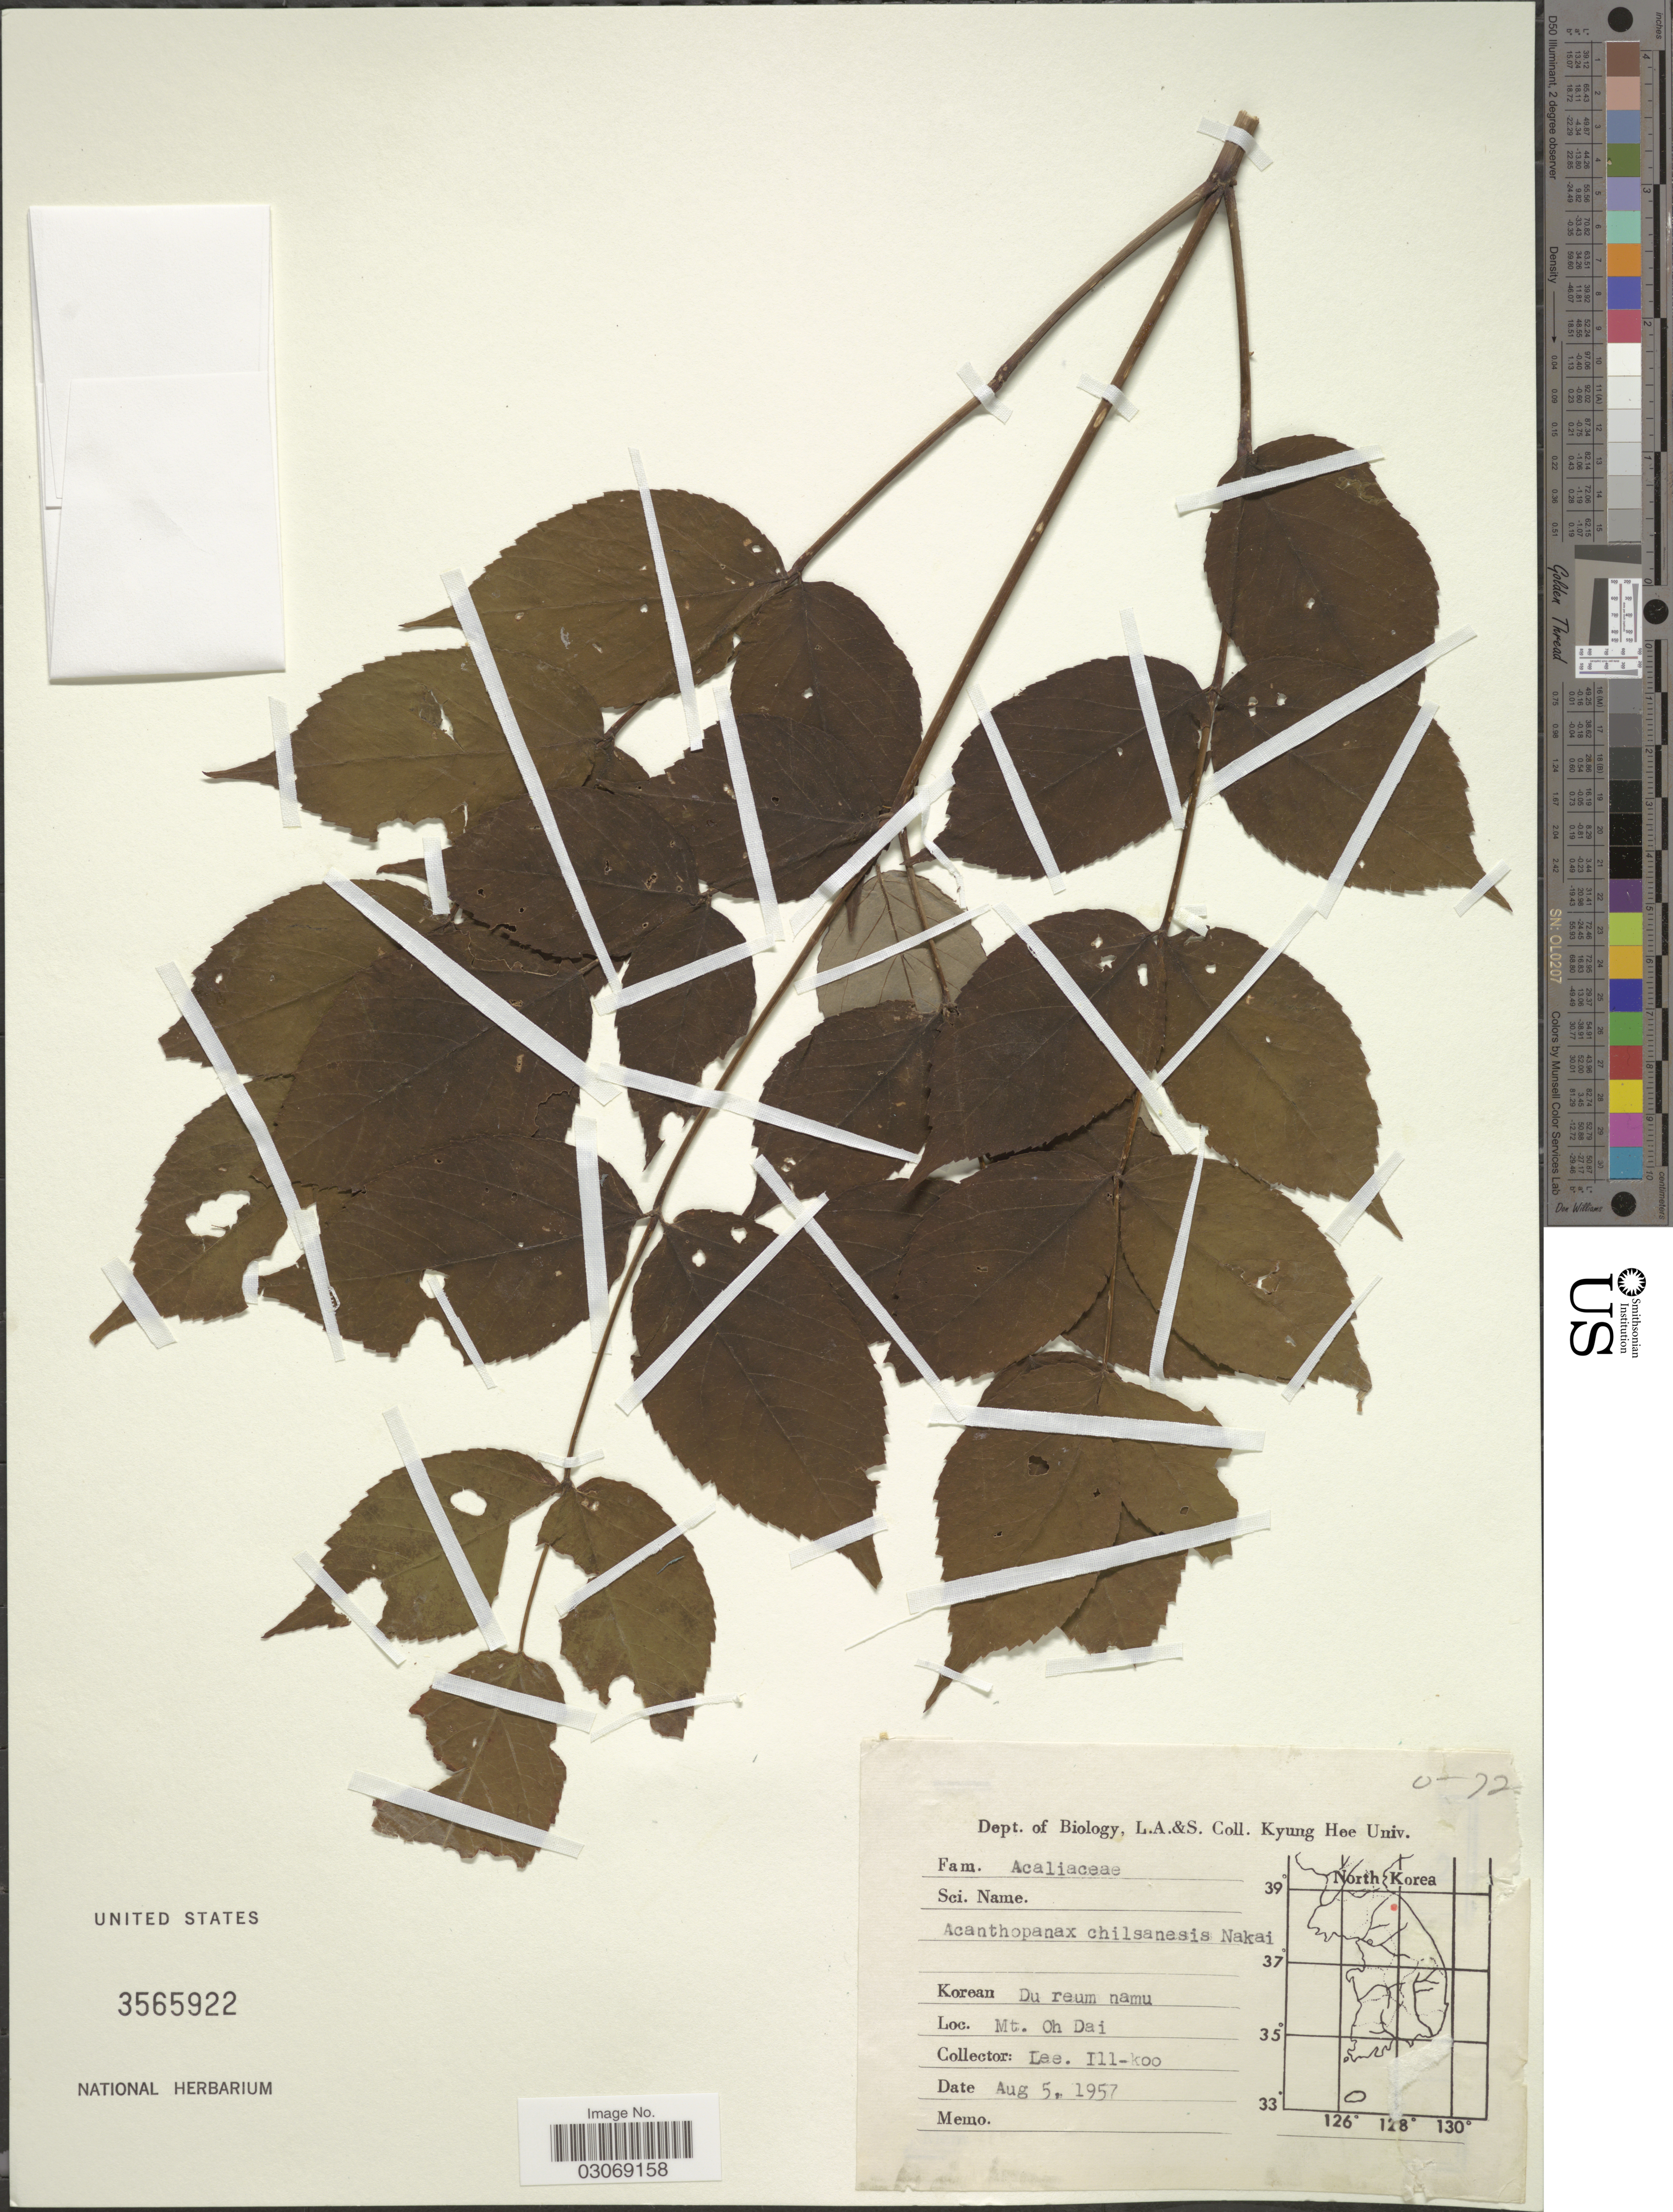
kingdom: Plantae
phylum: Tracheophyta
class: Magnoliopsida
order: Apiales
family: Araliaceae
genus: Acanthopanax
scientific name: Acanthopanax chiisanensis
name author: Nakai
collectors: Il-Ko Lee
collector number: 72?*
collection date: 1957-08-05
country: South Korea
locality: Mt. Oh Dai.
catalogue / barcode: US 3565922